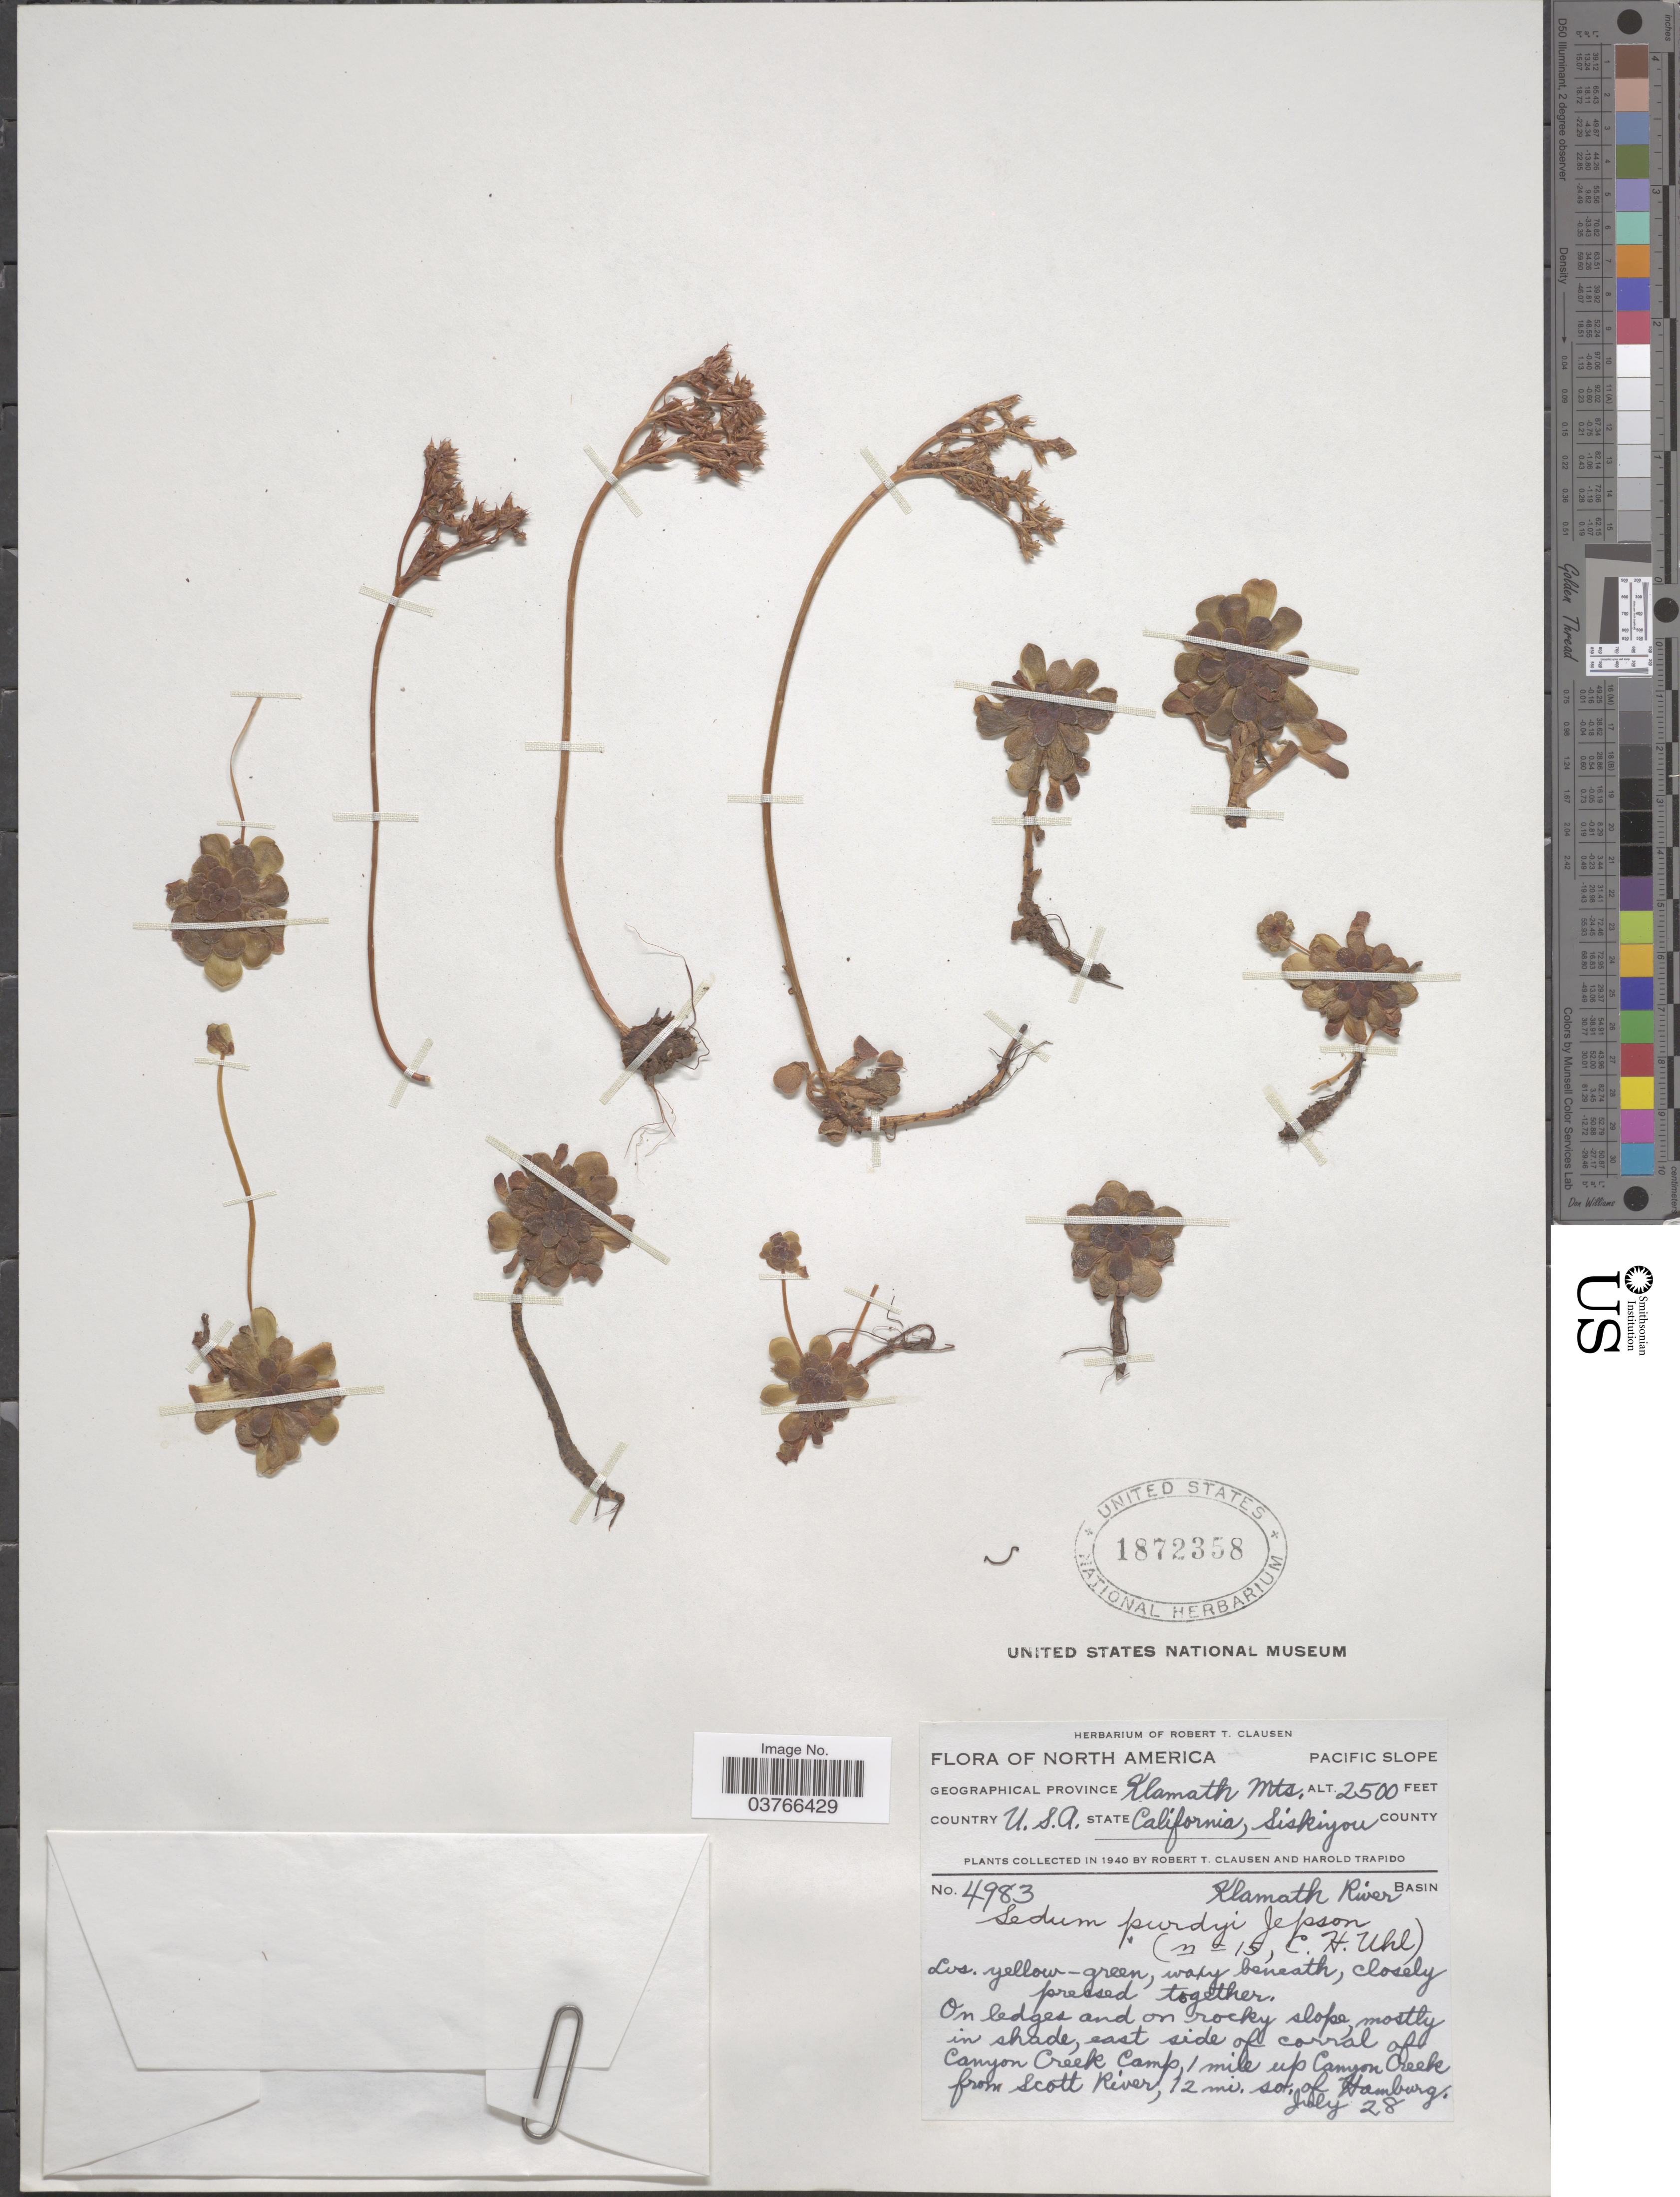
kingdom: Plantae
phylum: Tracheophyta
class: Magnoliopsida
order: Saxifragales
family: Crassulaceae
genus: Sedum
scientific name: Sedum purdyi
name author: Jeps.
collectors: R. T. Clausen & H. Trapido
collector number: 4983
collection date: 1940-07-28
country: United States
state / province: California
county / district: Siskiyou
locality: Pacific Slope. Province Klamath Mts. Siskiyou County. Klamath River Basin. Canyon Creek Camp, 1 mile up Canyon Creek from Scott River, 12 mi. so. of Hamburg.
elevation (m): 762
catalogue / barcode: US 1872358